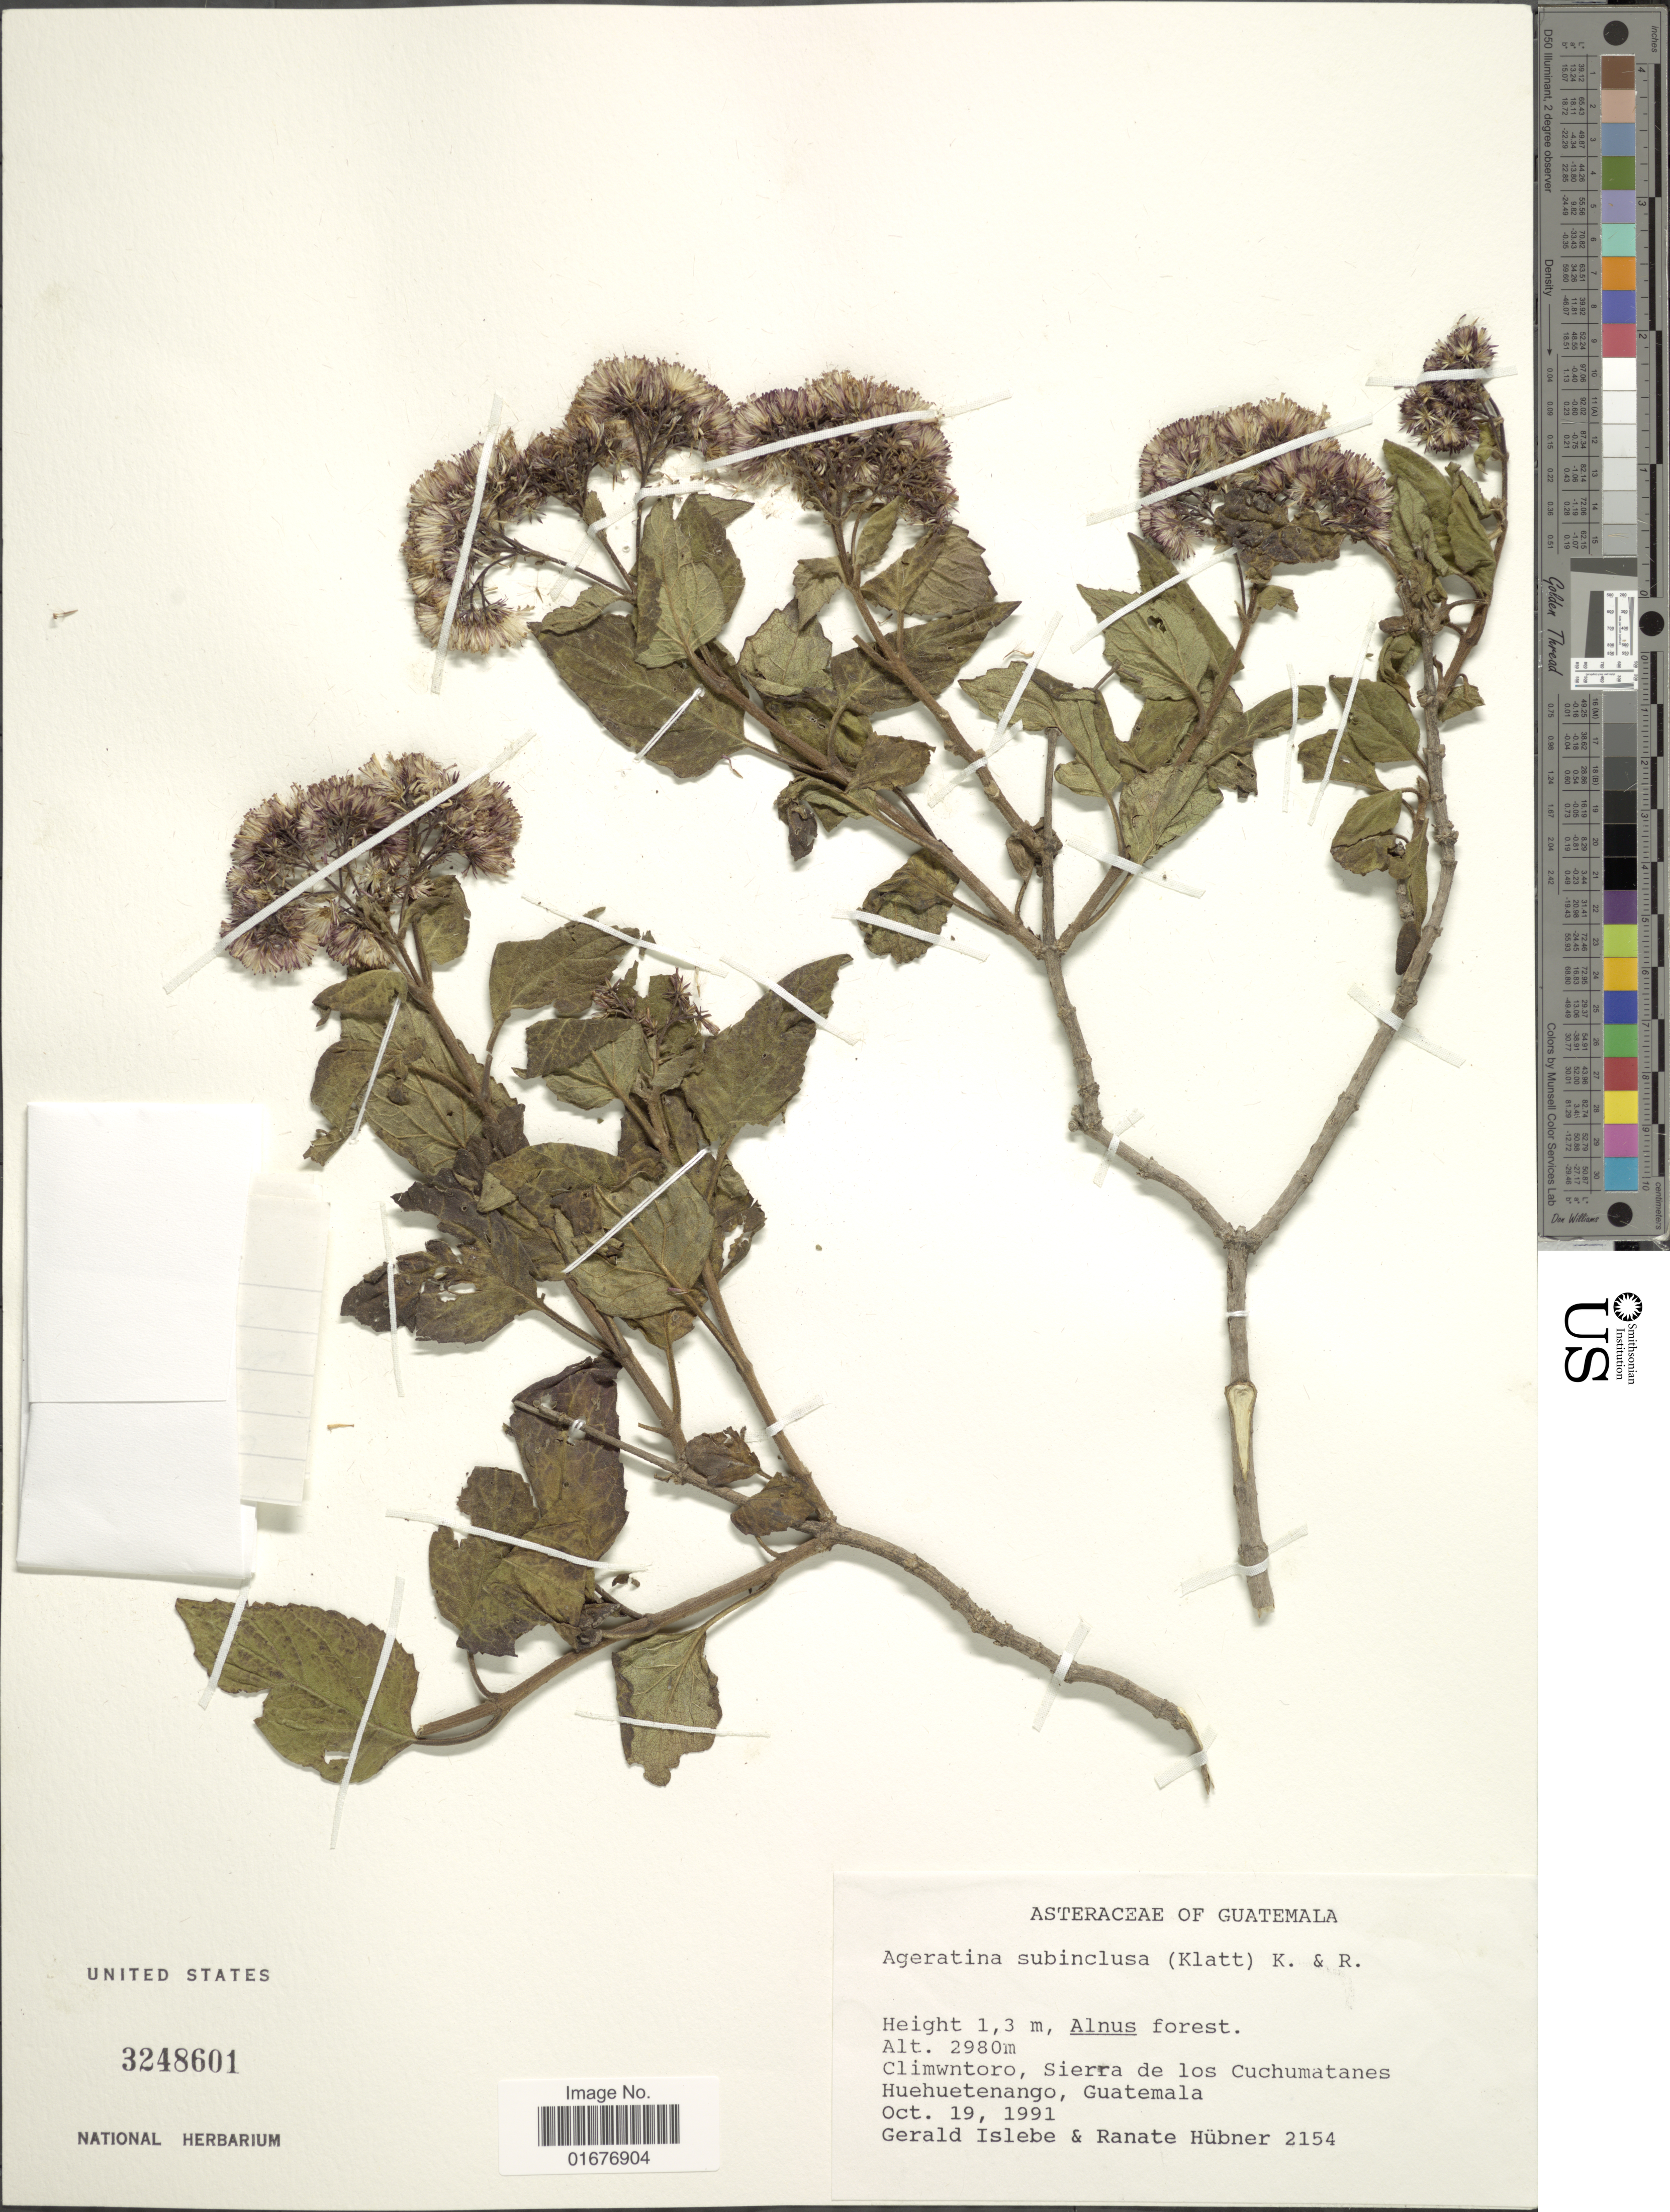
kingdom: Plantae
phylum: Tracheophyta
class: Magnoliopsida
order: Asterales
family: Asteraceae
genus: Ageratina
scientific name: Ageratina subpenninervia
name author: (Sch. Bip. ex Klatt) R.M. King & H. Rob.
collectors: G. Islebe & R. Hubner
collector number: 2154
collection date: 1991-10-19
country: Guatemala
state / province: Huehuetenango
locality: Climwntoro, Sierra de los Cuchumatanes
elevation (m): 2980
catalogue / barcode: US 3248601